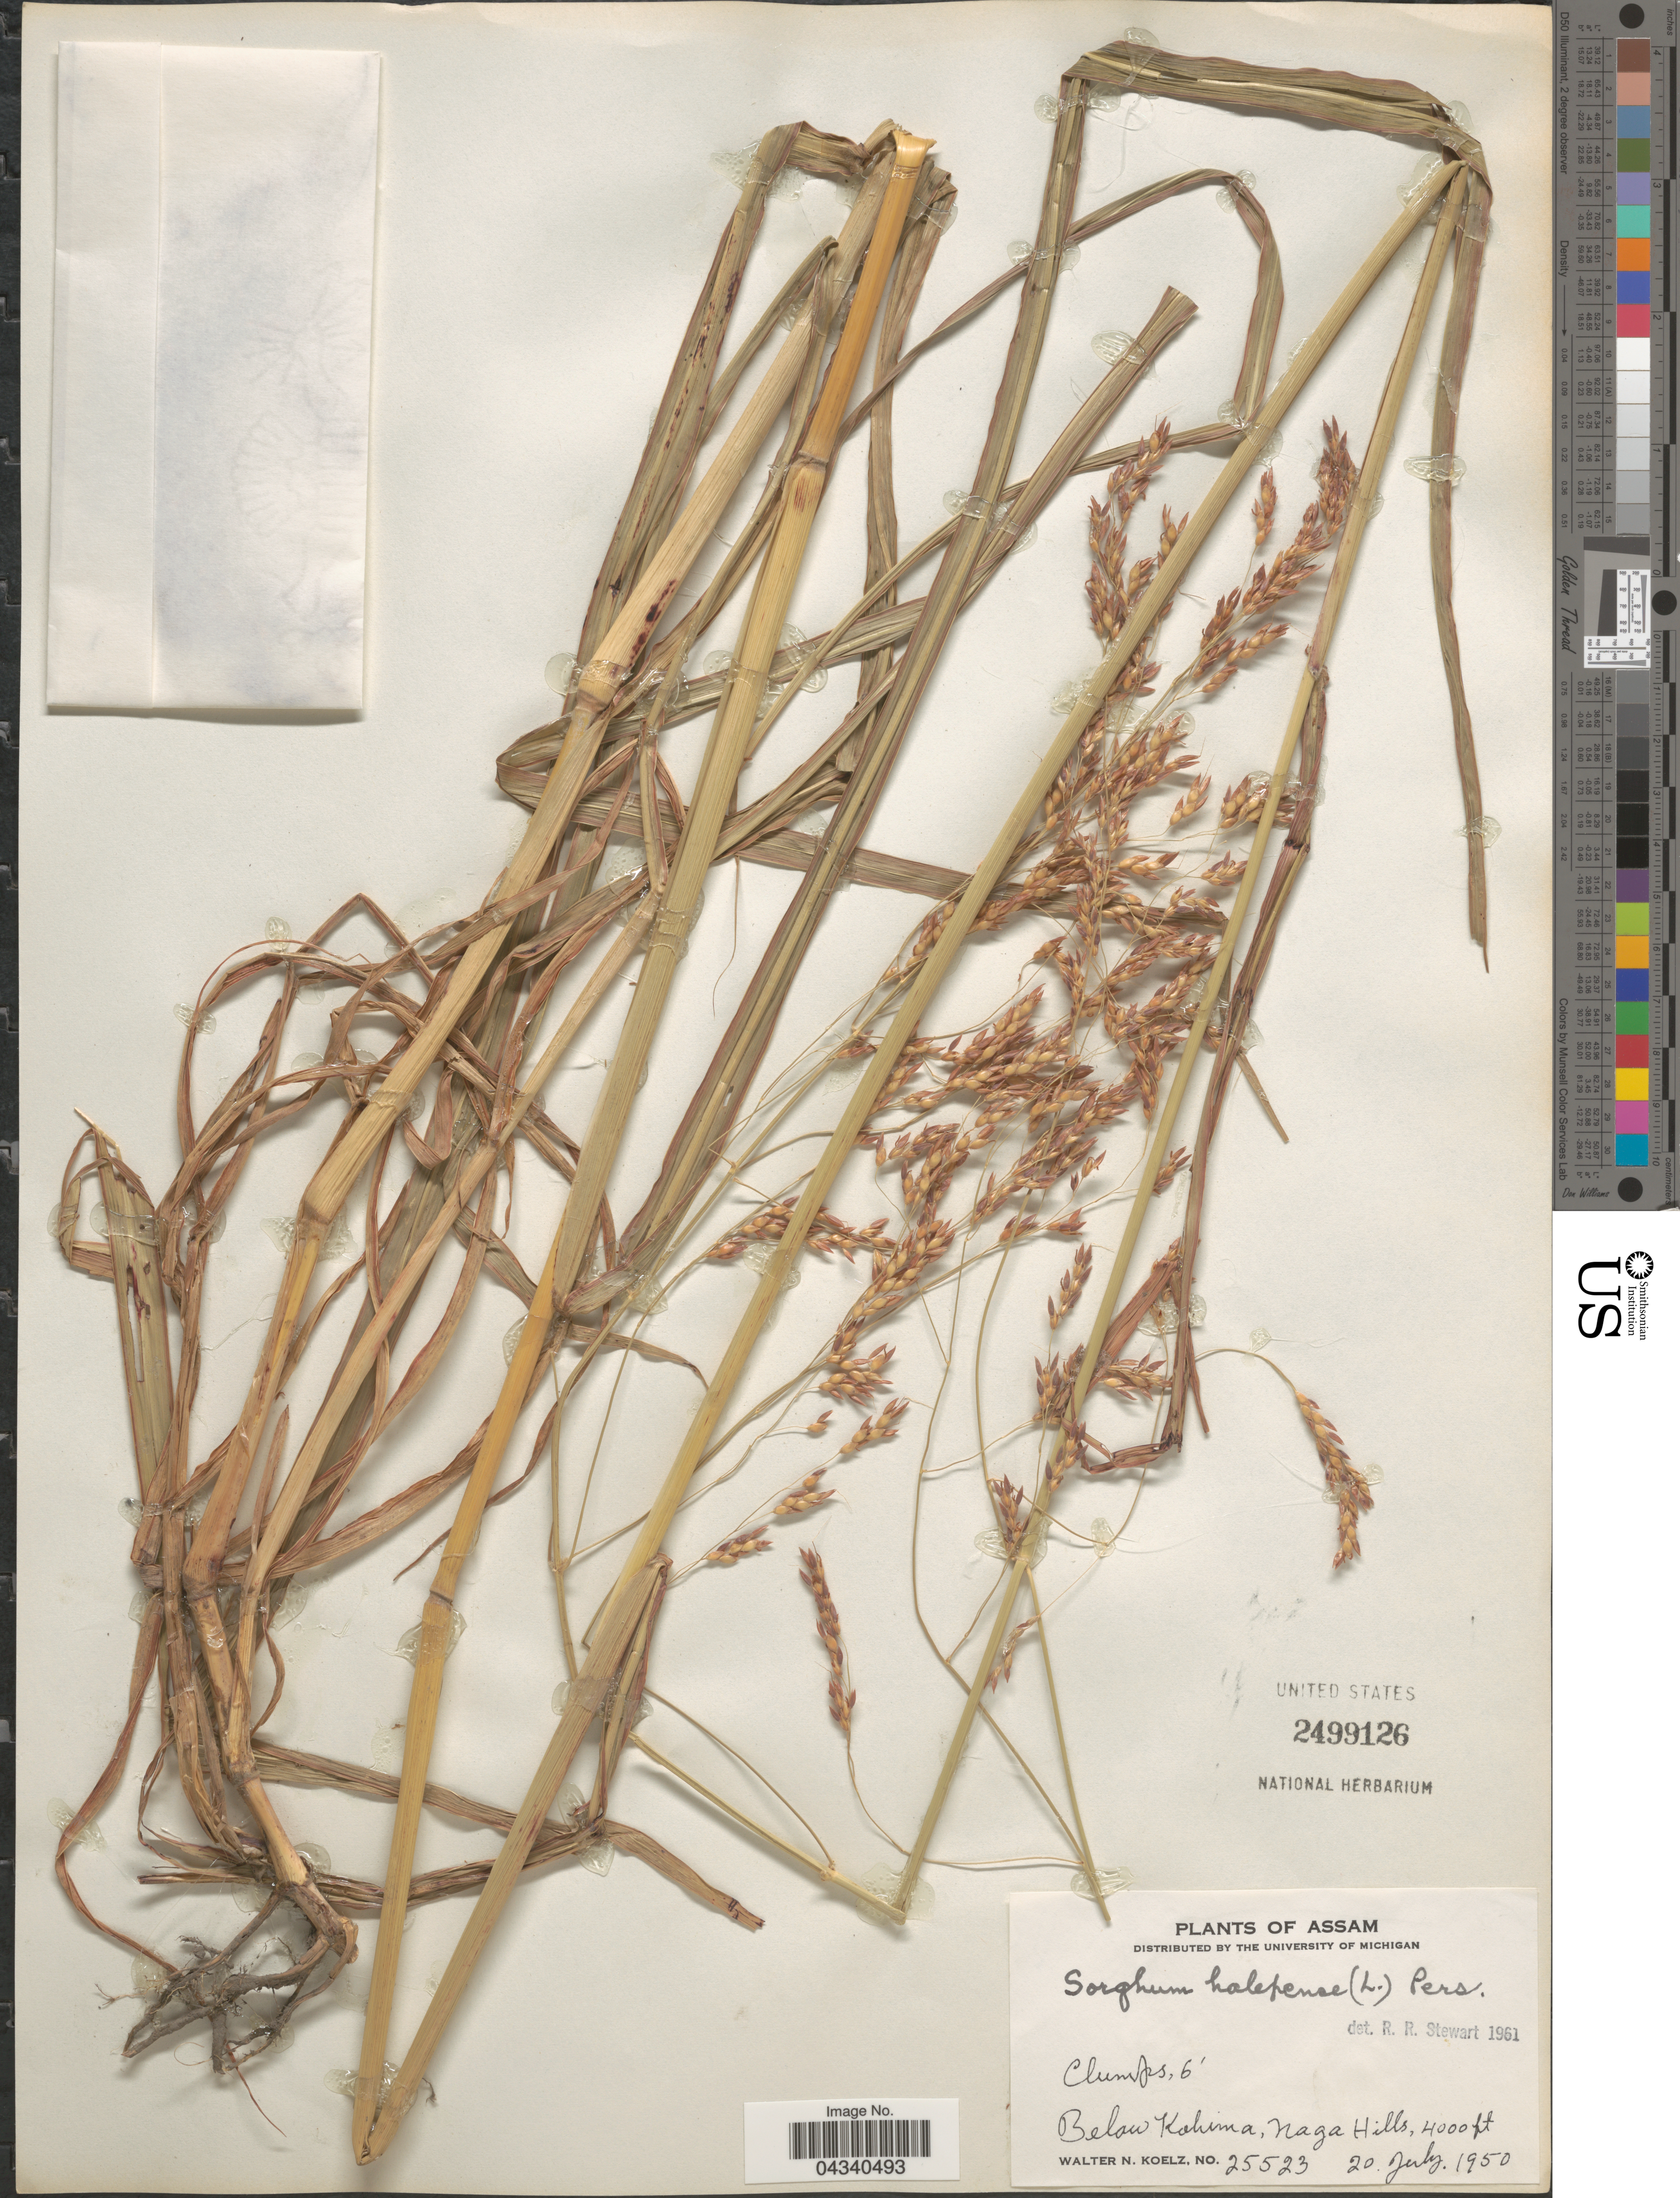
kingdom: Plantae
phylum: Tracheophyta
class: Liliopsida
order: Poales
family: Poaceae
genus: Sorghum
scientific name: Sorghum halepense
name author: (L.) Pers.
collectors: W. N. Koelz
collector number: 25523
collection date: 1950-07-20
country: India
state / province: Assam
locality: Below Kahima, Naga Hills.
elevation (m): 1219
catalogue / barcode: US 2499126